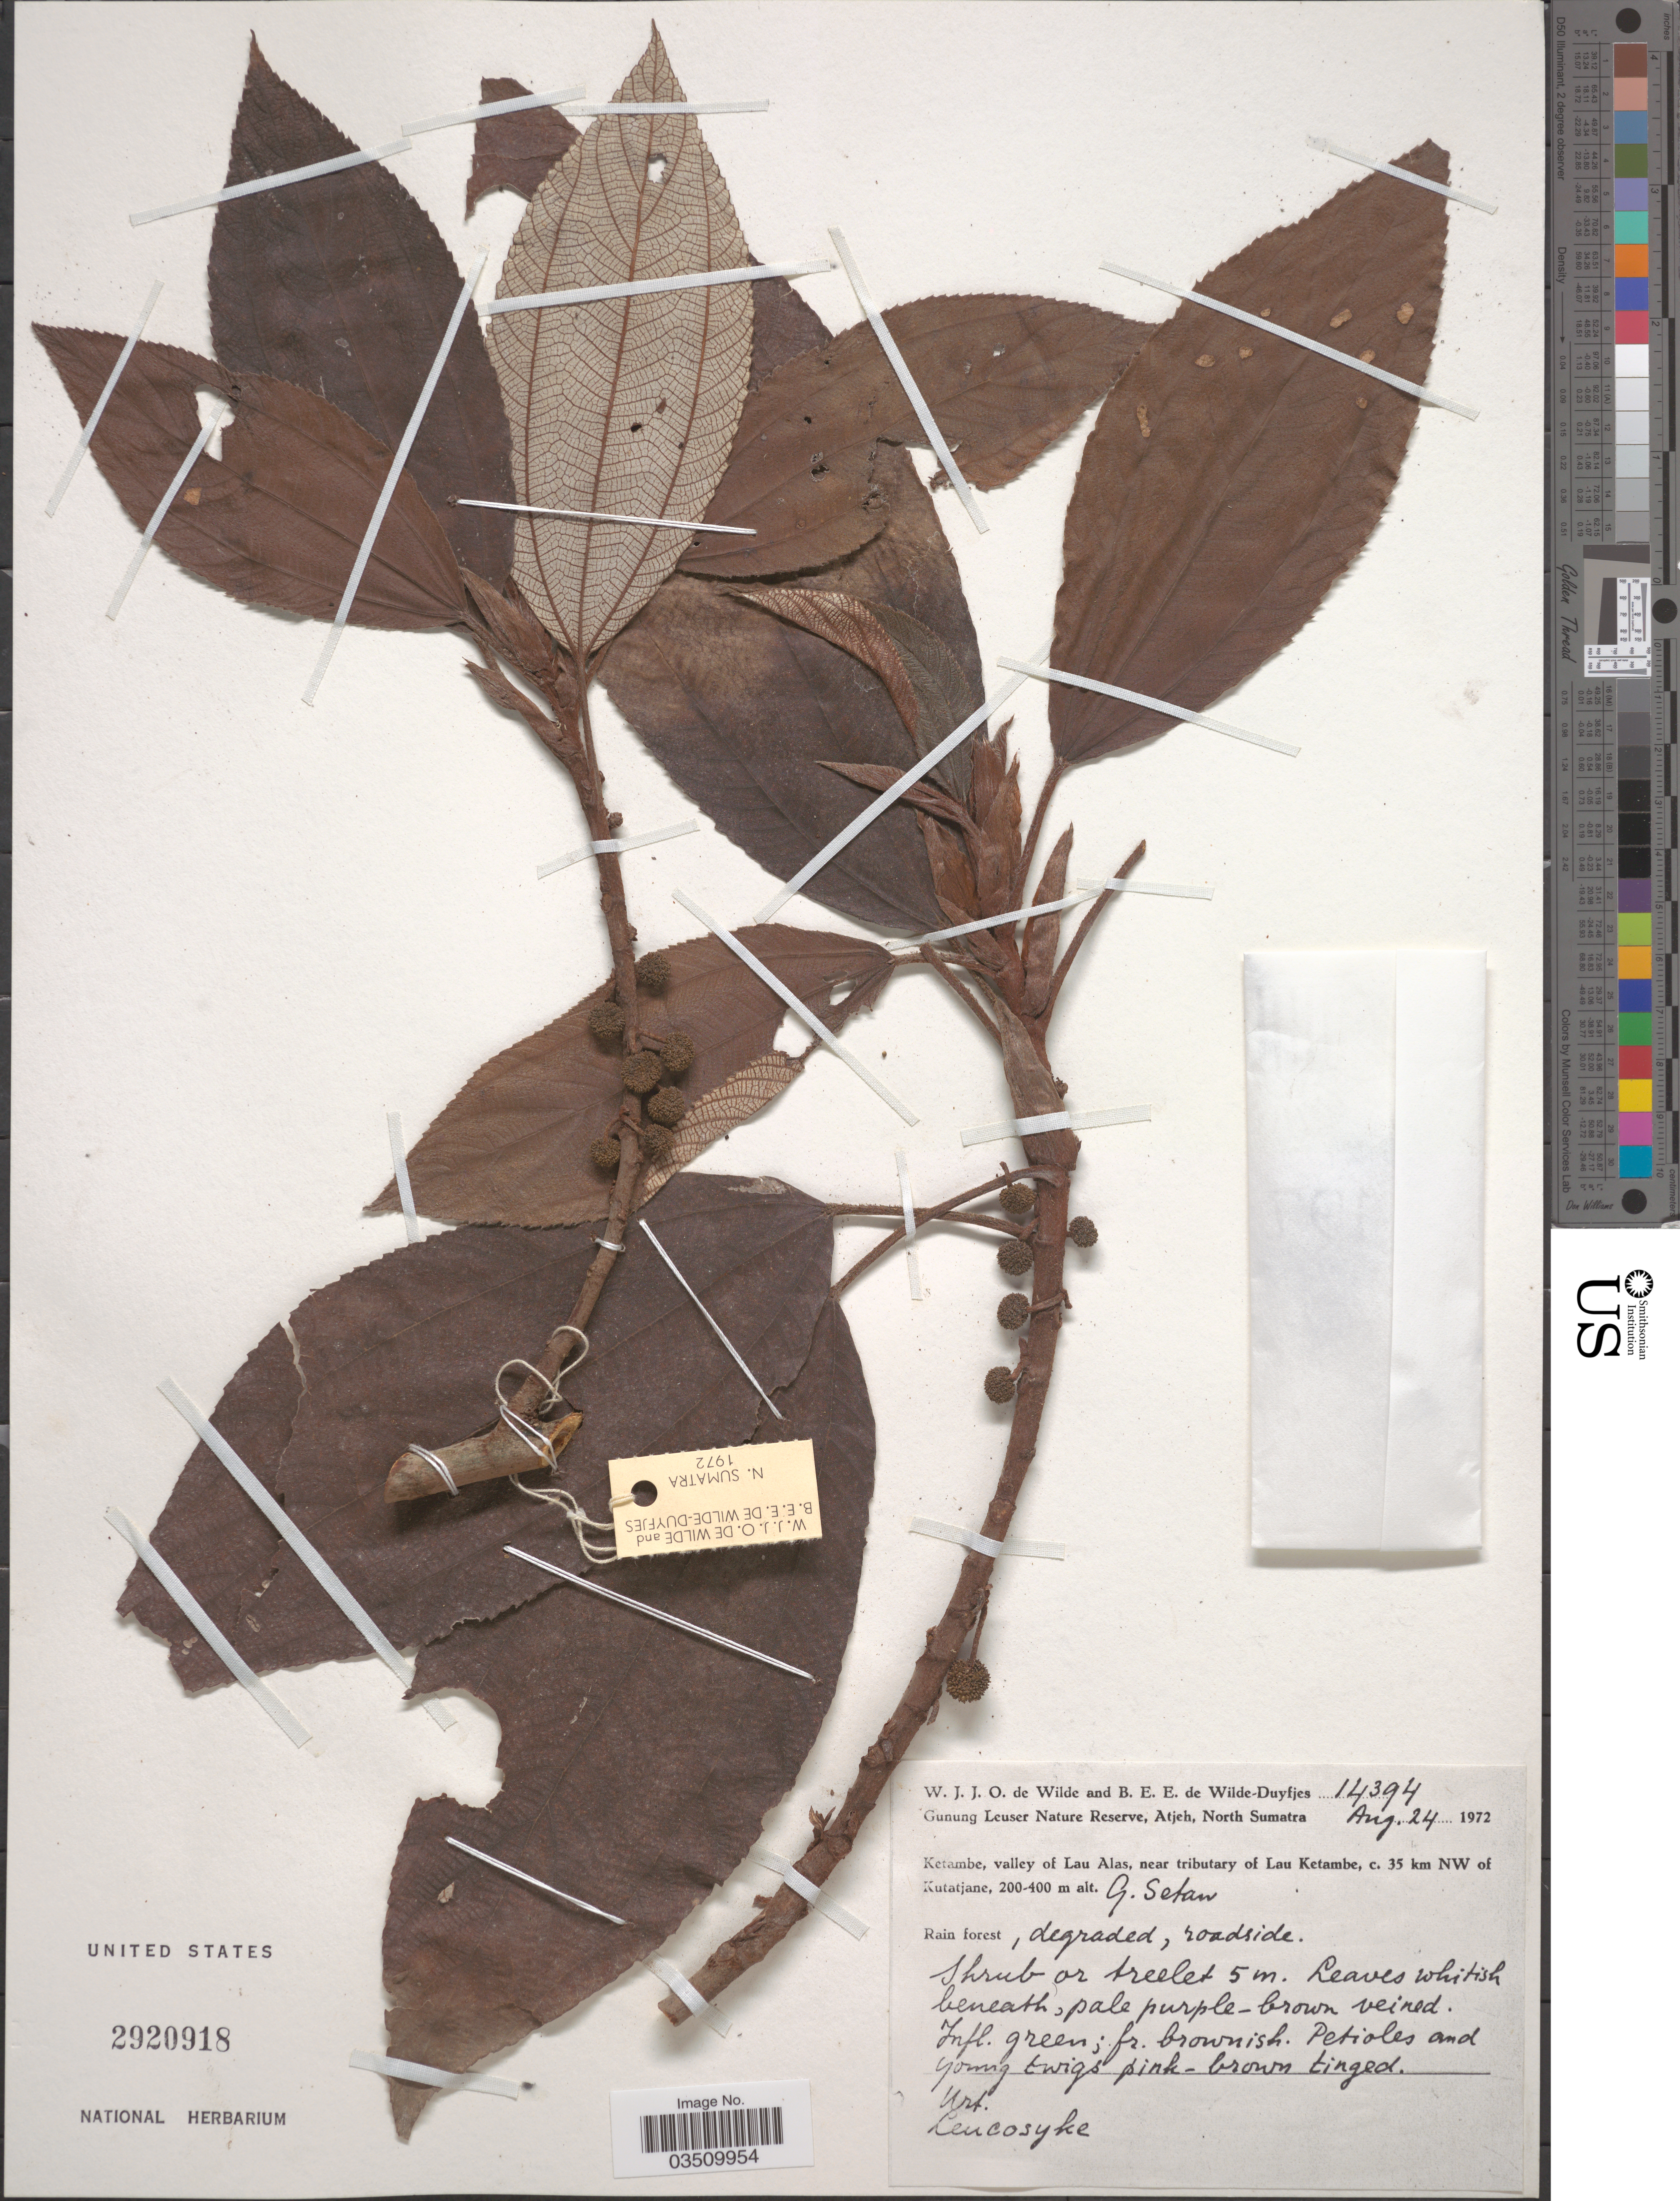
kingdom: Plantae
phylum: Tracheophyta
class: Magnoliopsida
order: Rosales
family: Urticaceae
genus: Leucosyke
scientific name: Leucosyke sp.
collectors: W. J. de Wilde & B. E. de Wilde-Duyfjes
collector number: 14394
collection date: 1972-08-24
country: Indonesia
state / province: Sumatra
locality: Gunung Leuser Nature Reserve, Atjeh, North Sumatra. Ketambe, valley of Lau Alas, near tributary of Lau Ketambe, c. 35 km NW of Kutatjane. G. Setaw [interpreted].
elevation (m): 200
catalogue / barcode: US 2920918